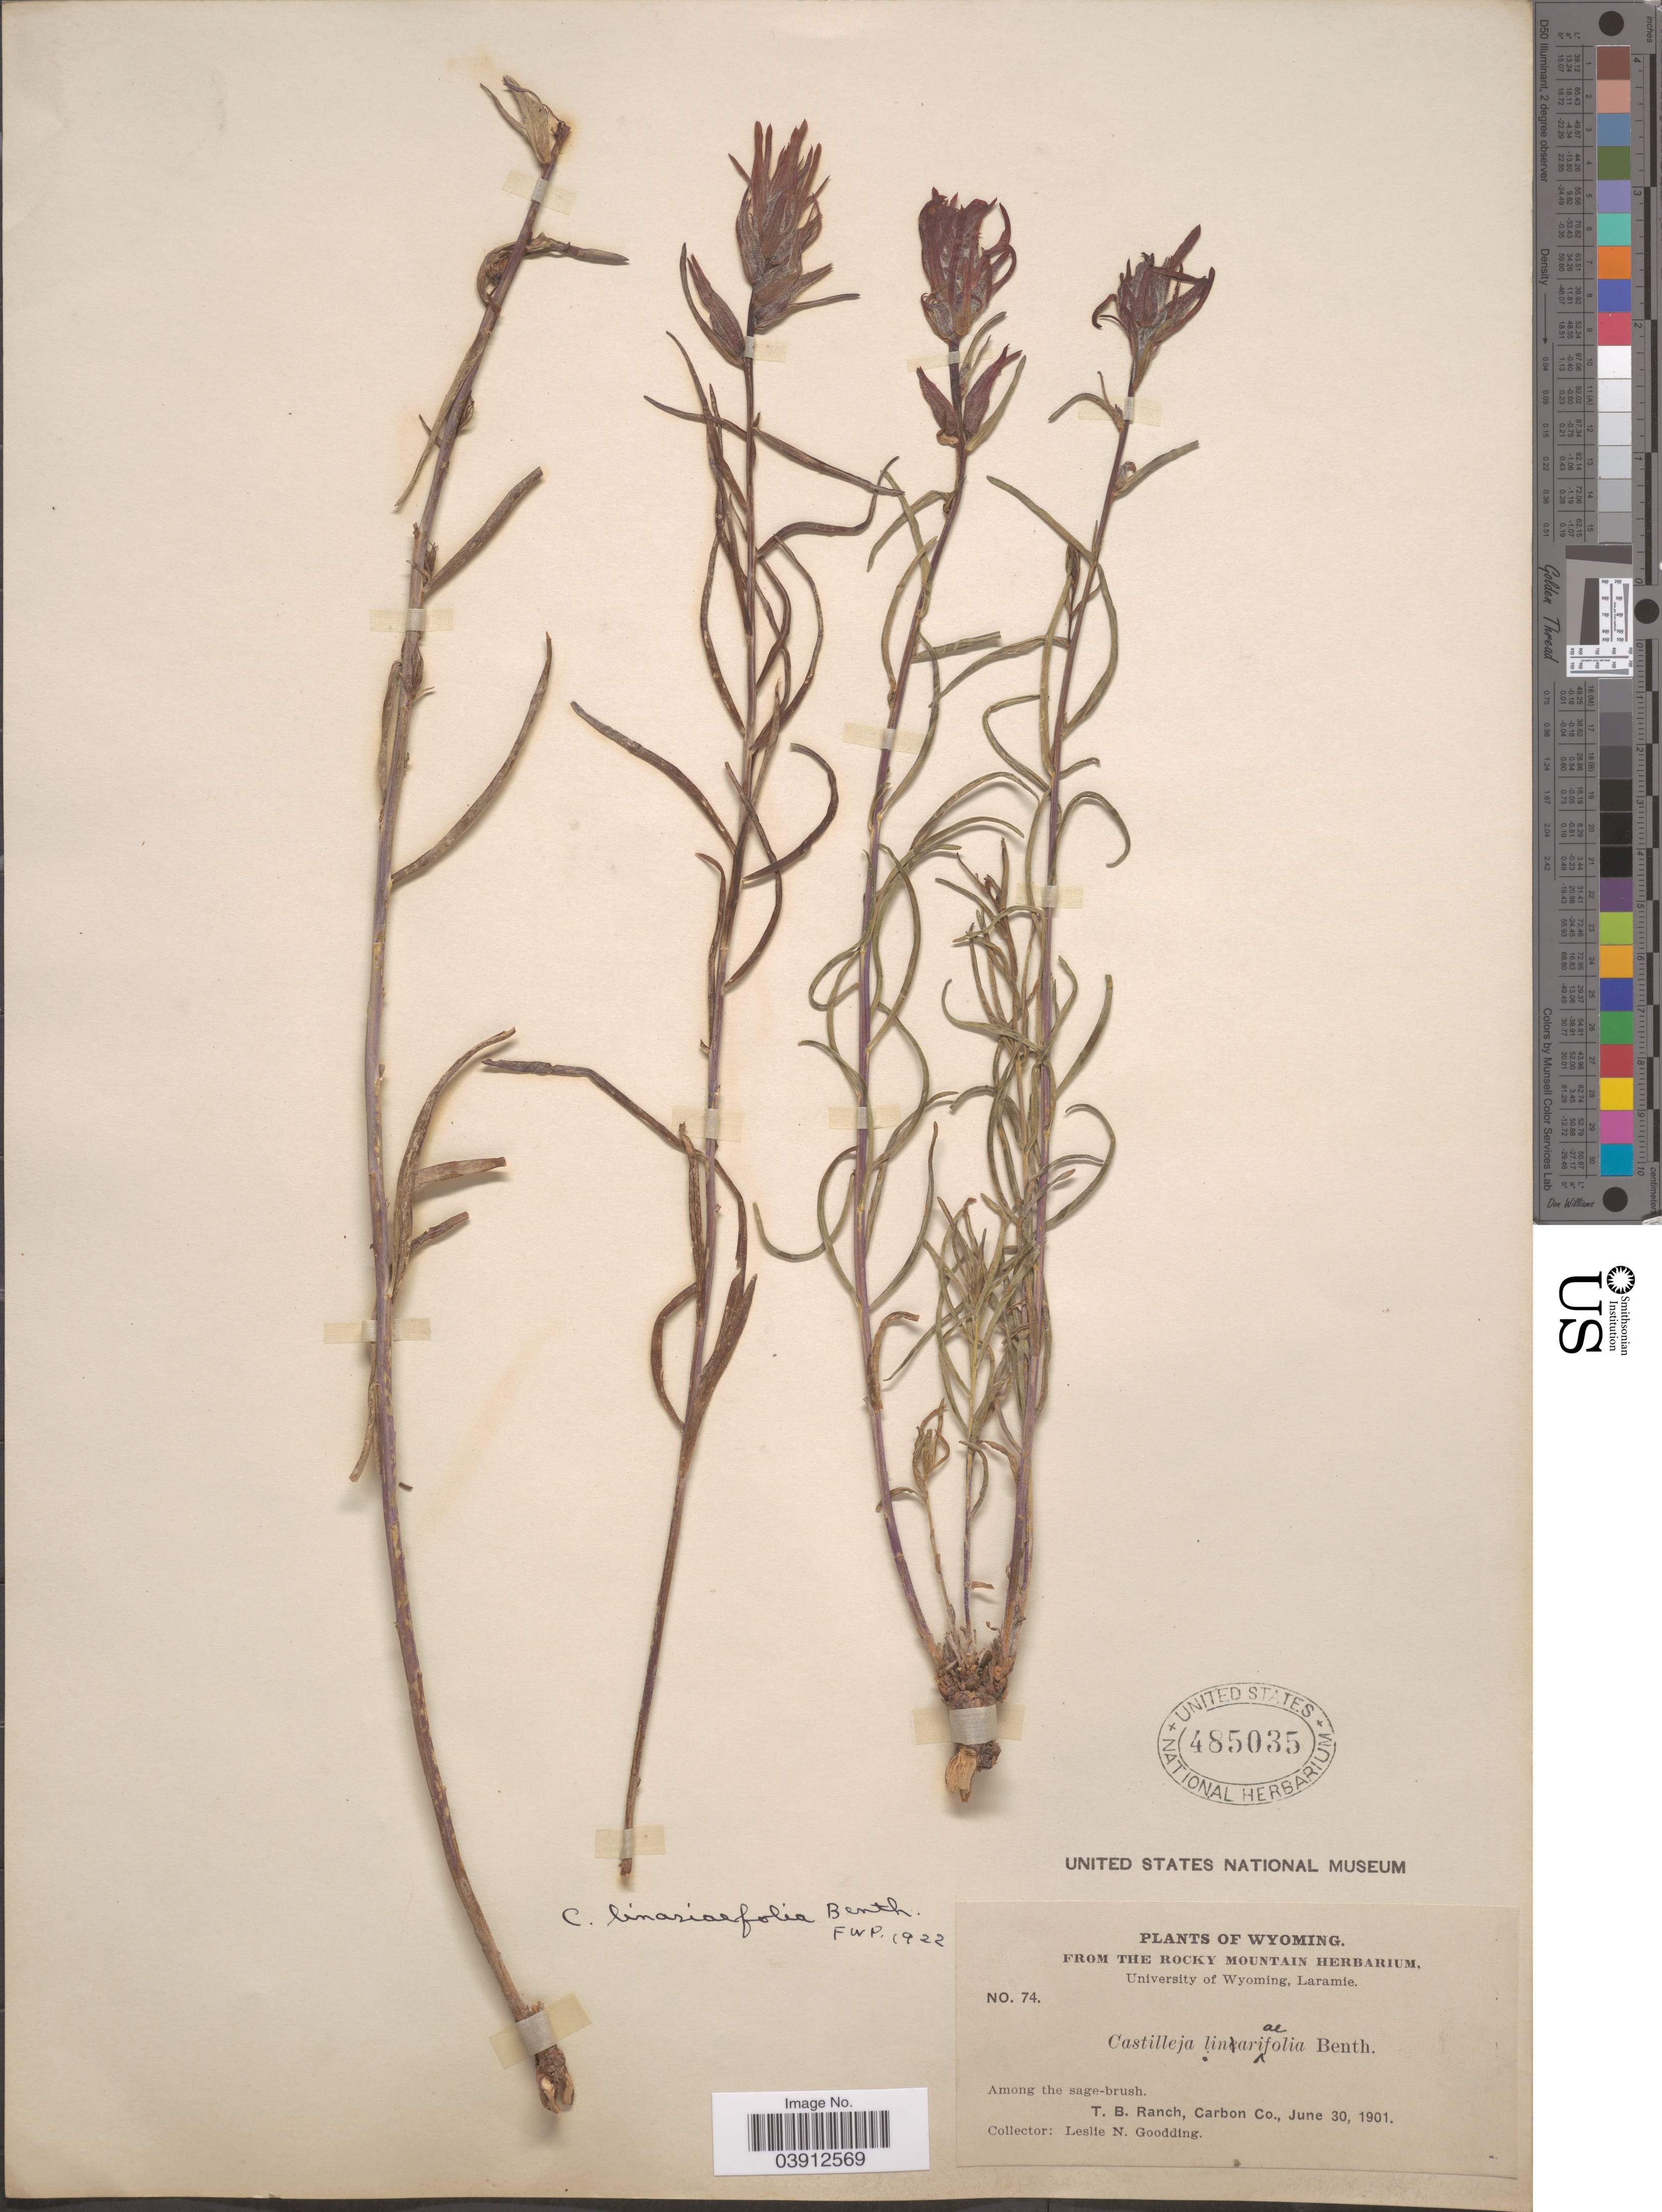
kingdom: Plantae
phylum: Tracheophyta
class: Magnoliopsida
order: Lamiales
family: Orobanchaceae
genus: Castilleja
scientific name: Castilleja linariifolia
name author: Benth.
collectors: L. N. Goodding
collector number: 74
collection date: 1901-06-30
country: United States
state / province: Wyoming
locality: Among the sage-brush. T. B. Ranch, Carbon Co.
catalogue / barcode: US 485035